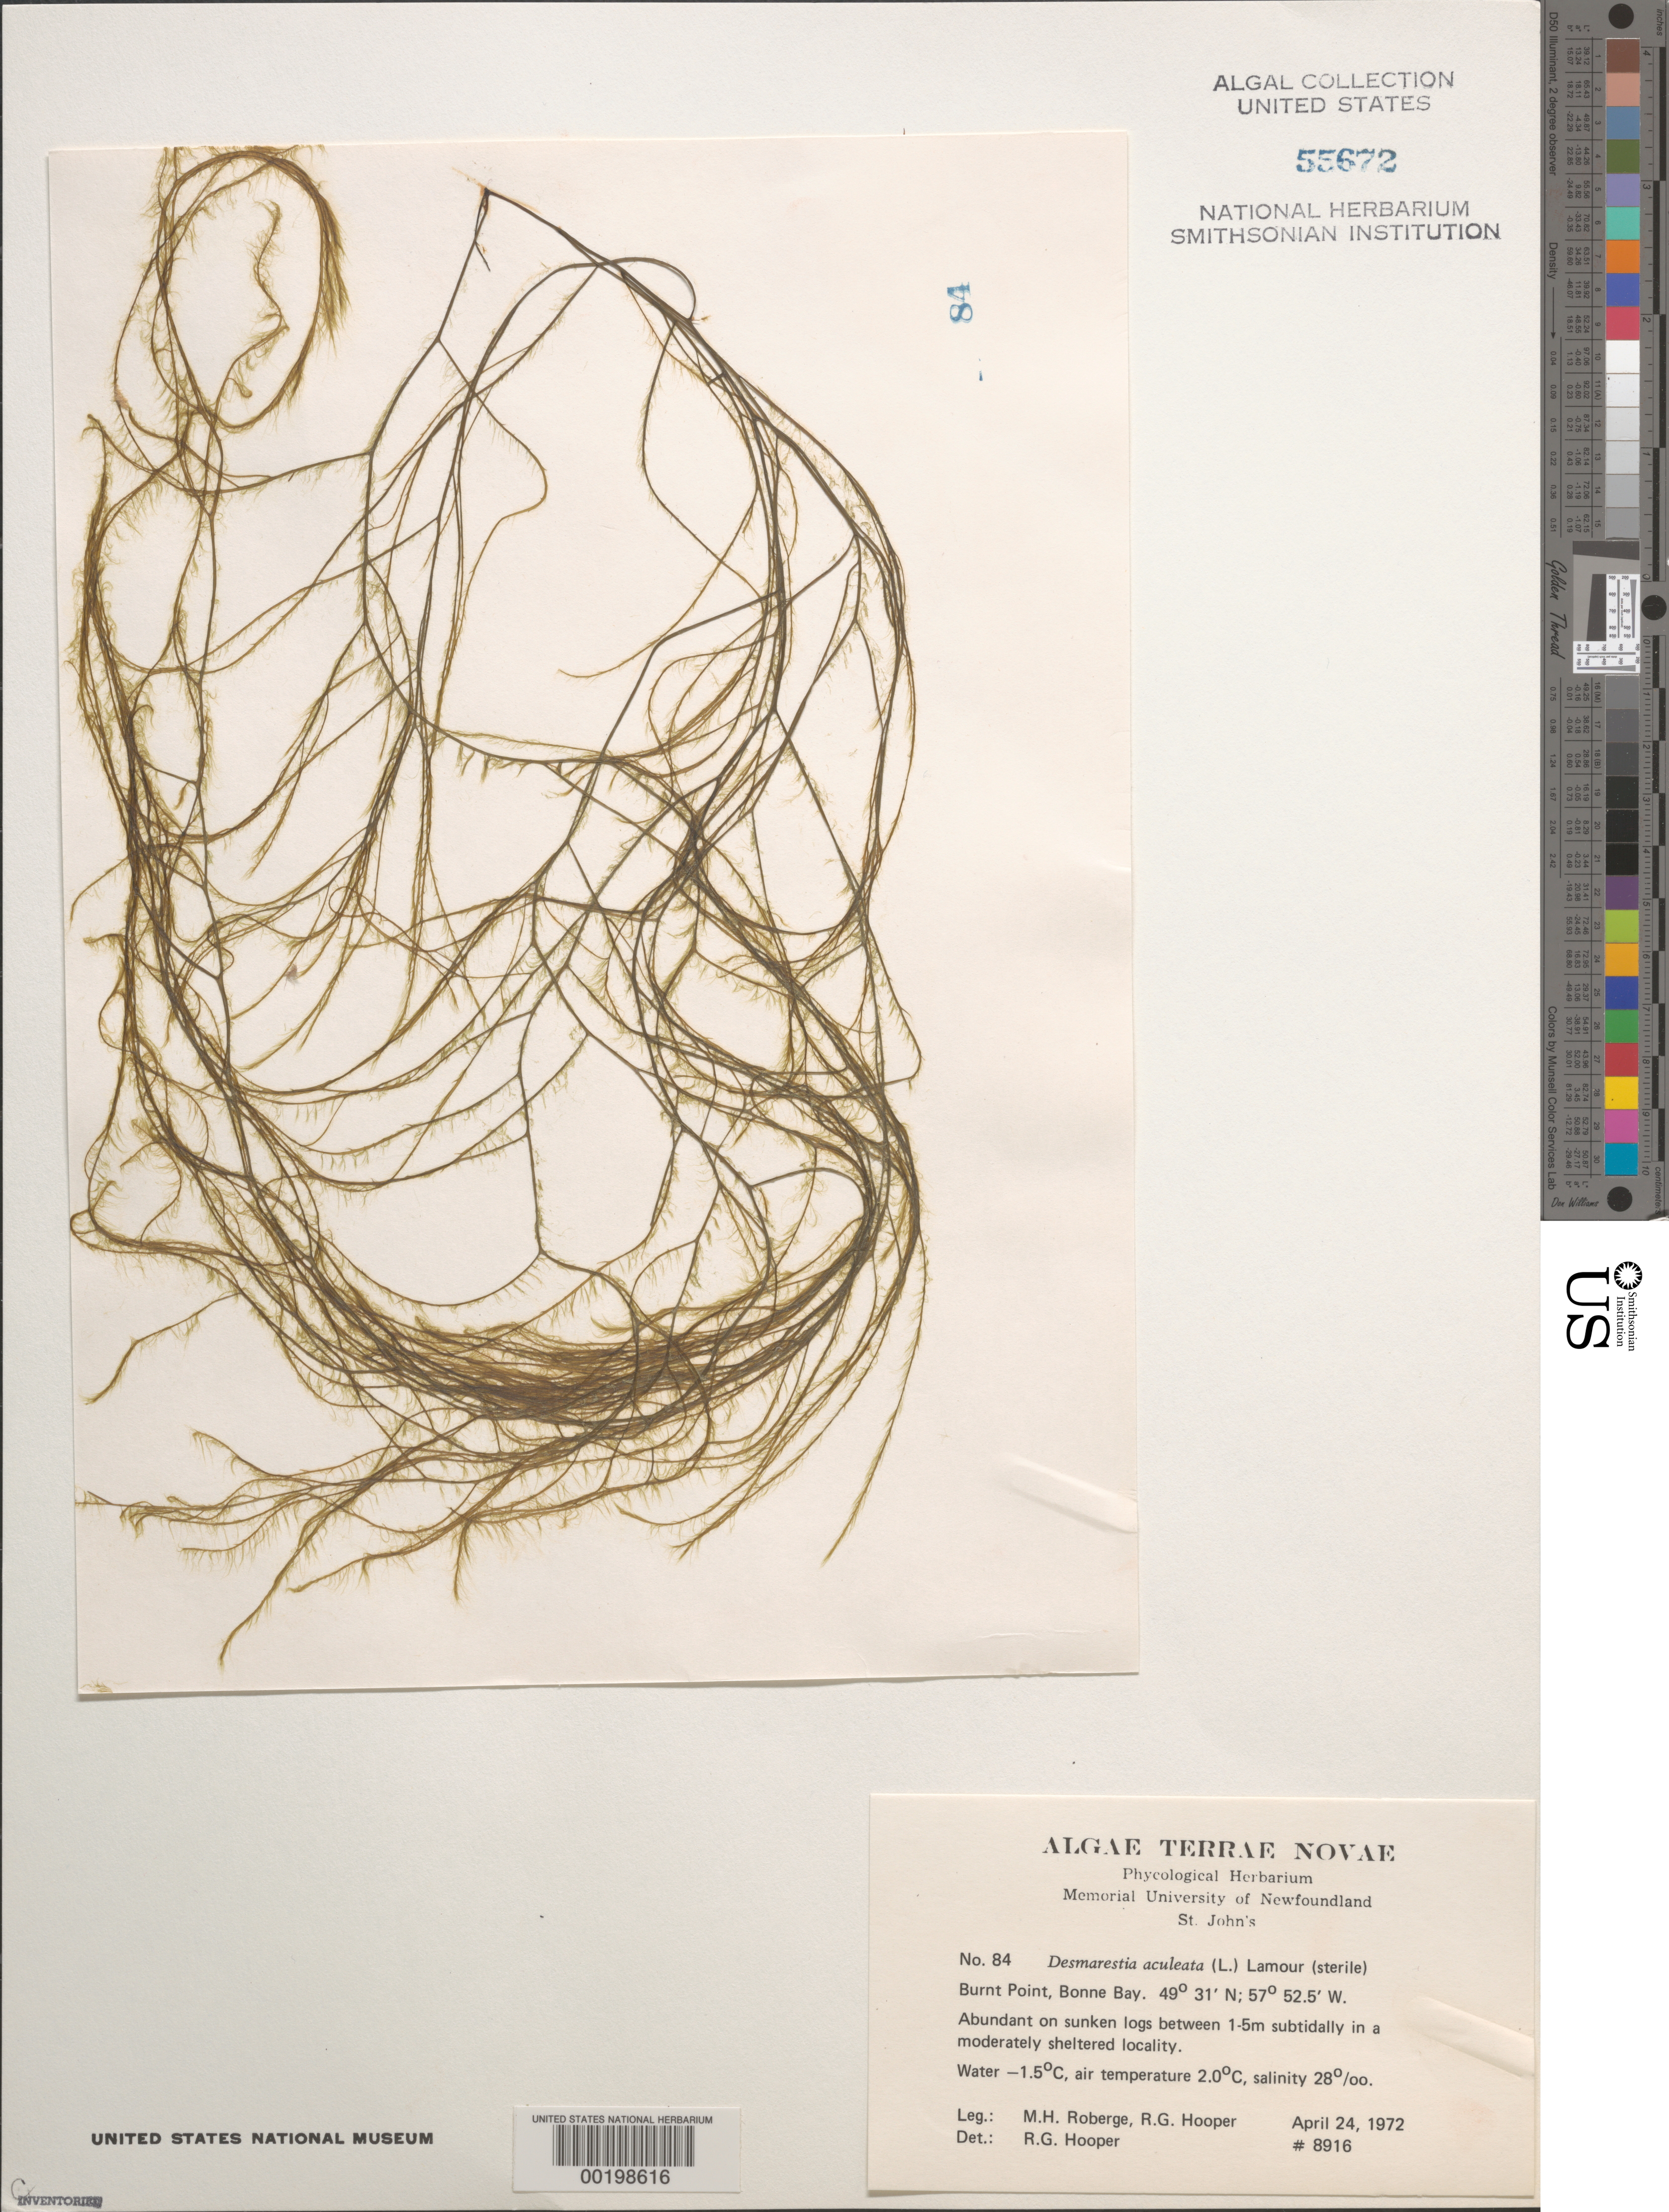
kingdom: Chromista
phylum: Ochrophyta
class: Phaeophyceae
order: Desmarestiales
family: Desmarestiaceae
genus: Desmarestia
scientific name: Desmarestia aculeata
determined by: Hooper, R. G.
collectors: M. Roberge & R. G. Hooper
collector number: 8916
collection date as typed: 24 Apr 1972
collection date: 1972-04-24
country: Canada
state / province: Newfoundland and Labrador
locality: Burnt Point, Bonne Bay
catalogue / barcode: US 55672